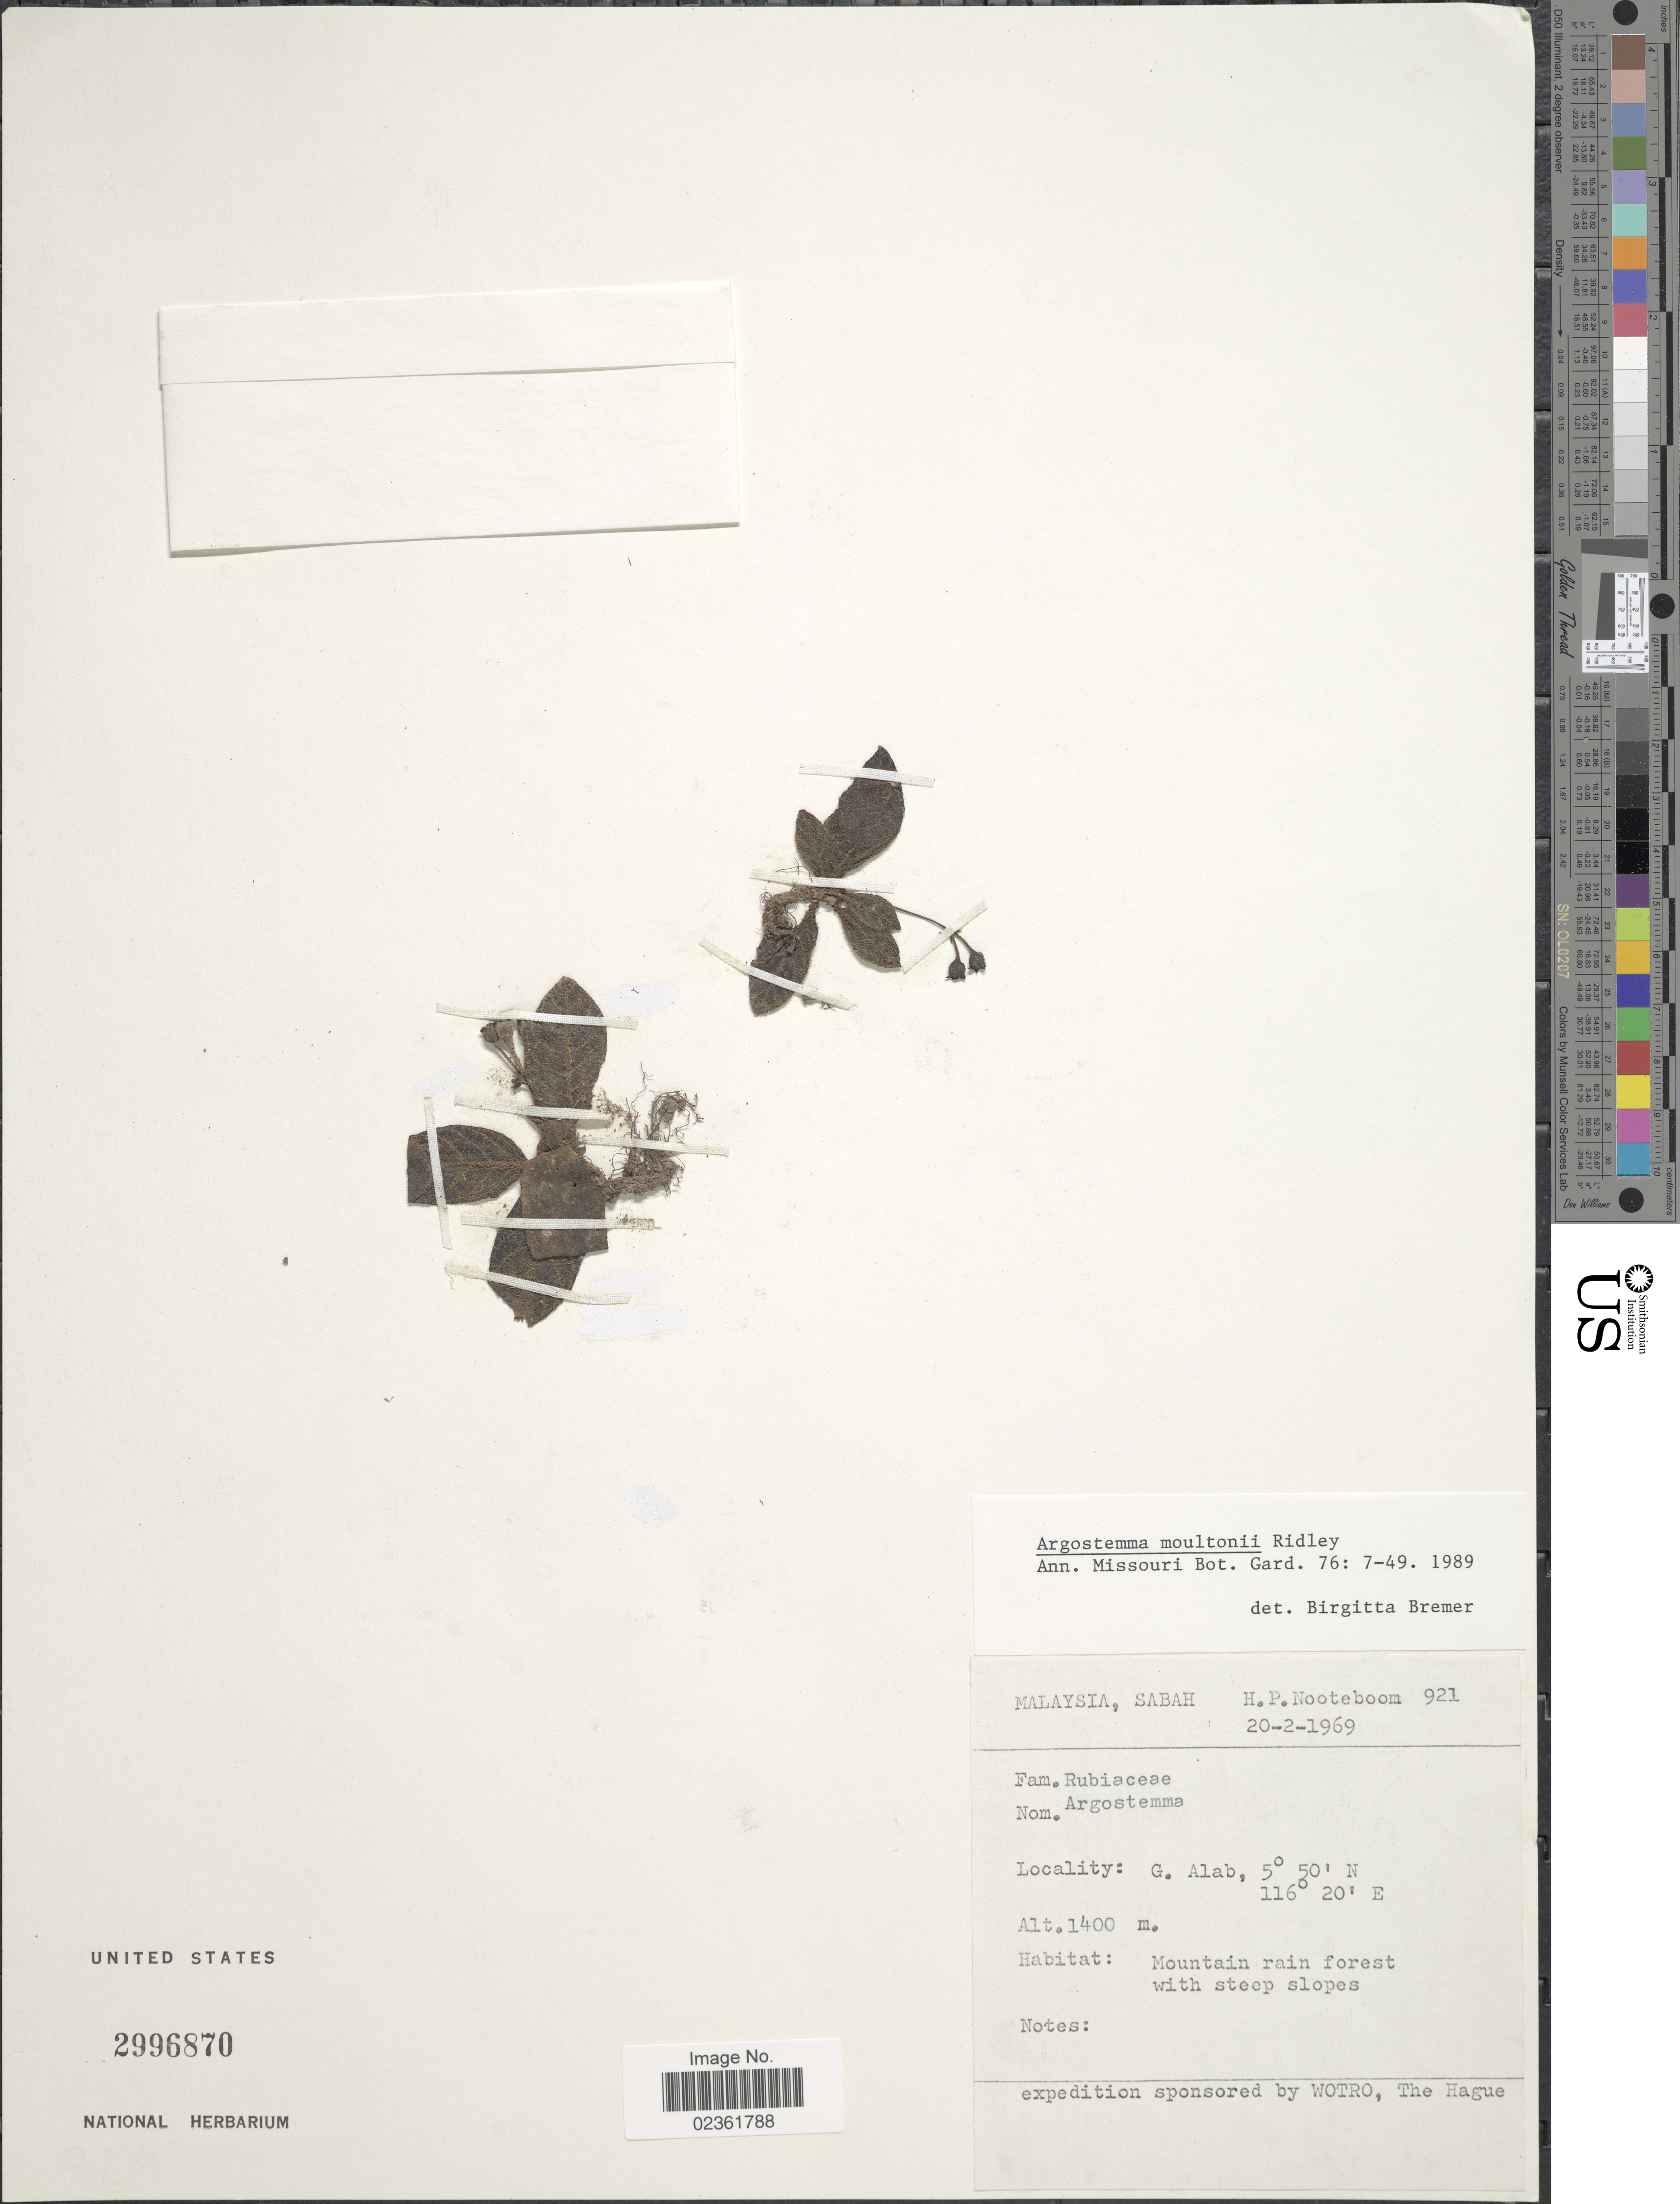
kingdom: Plantae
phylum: Tracheophyta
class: Magnoliopsida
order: Gentianales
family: Rubiaceae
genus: Argostemma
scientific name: Argostemma moultonii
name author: Ridl.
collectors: H. P. Nooteboom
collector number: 921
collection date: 1969-02-20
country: Malaysia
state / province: Sabah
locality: G. Alab, Mountain rain forest with steep slopes.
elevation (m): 1400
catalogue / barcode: US 2996870